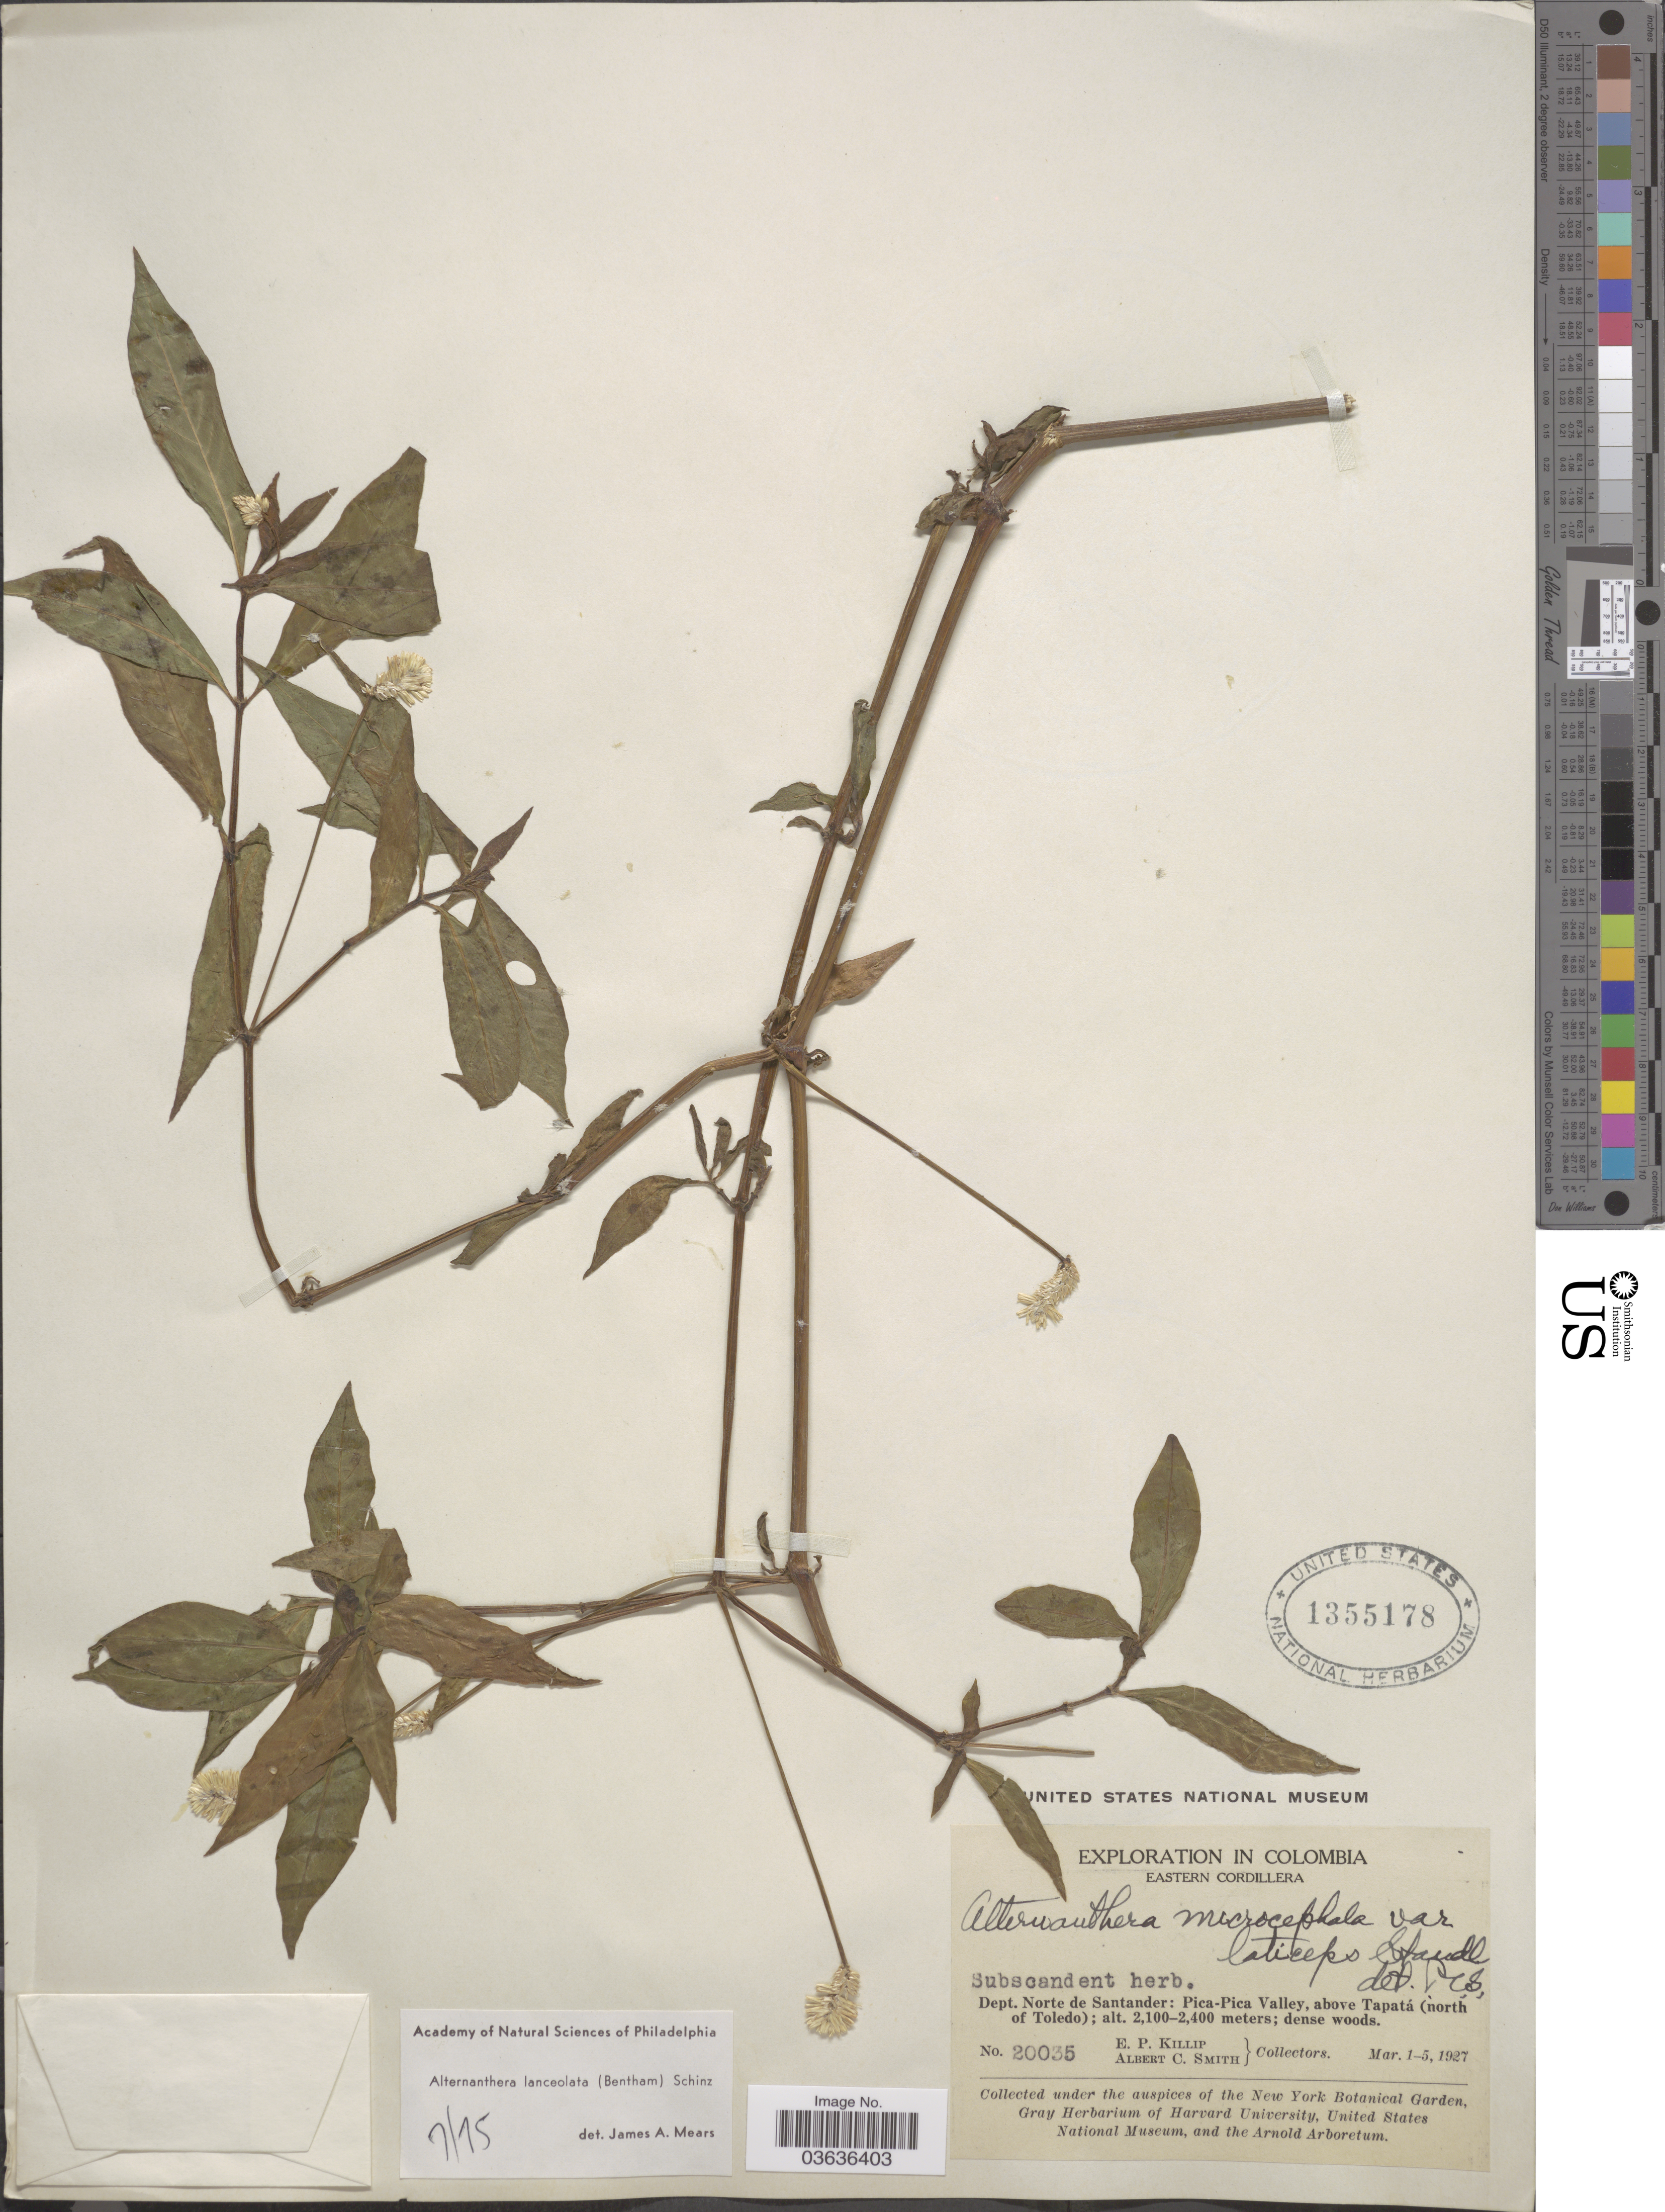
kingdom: Plantae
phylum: Tracheophyta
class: Magnoliopsida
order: Caryophyllales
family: Amaranthaceae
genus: Alternanthera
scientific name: Alternanthera lanceolata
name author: (Benth.) Schinz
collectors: E. P. Killip & A. C. Smith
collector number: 20035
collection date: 1927-03-01/1927-03-05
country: Colombia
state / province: Norte de Santander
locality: Eastern Cordillera. Dept. Norte de Santander: Pica-Pica Valley, above Tapatá (north of Toledo).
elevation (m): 2100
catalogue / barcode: US 1355178